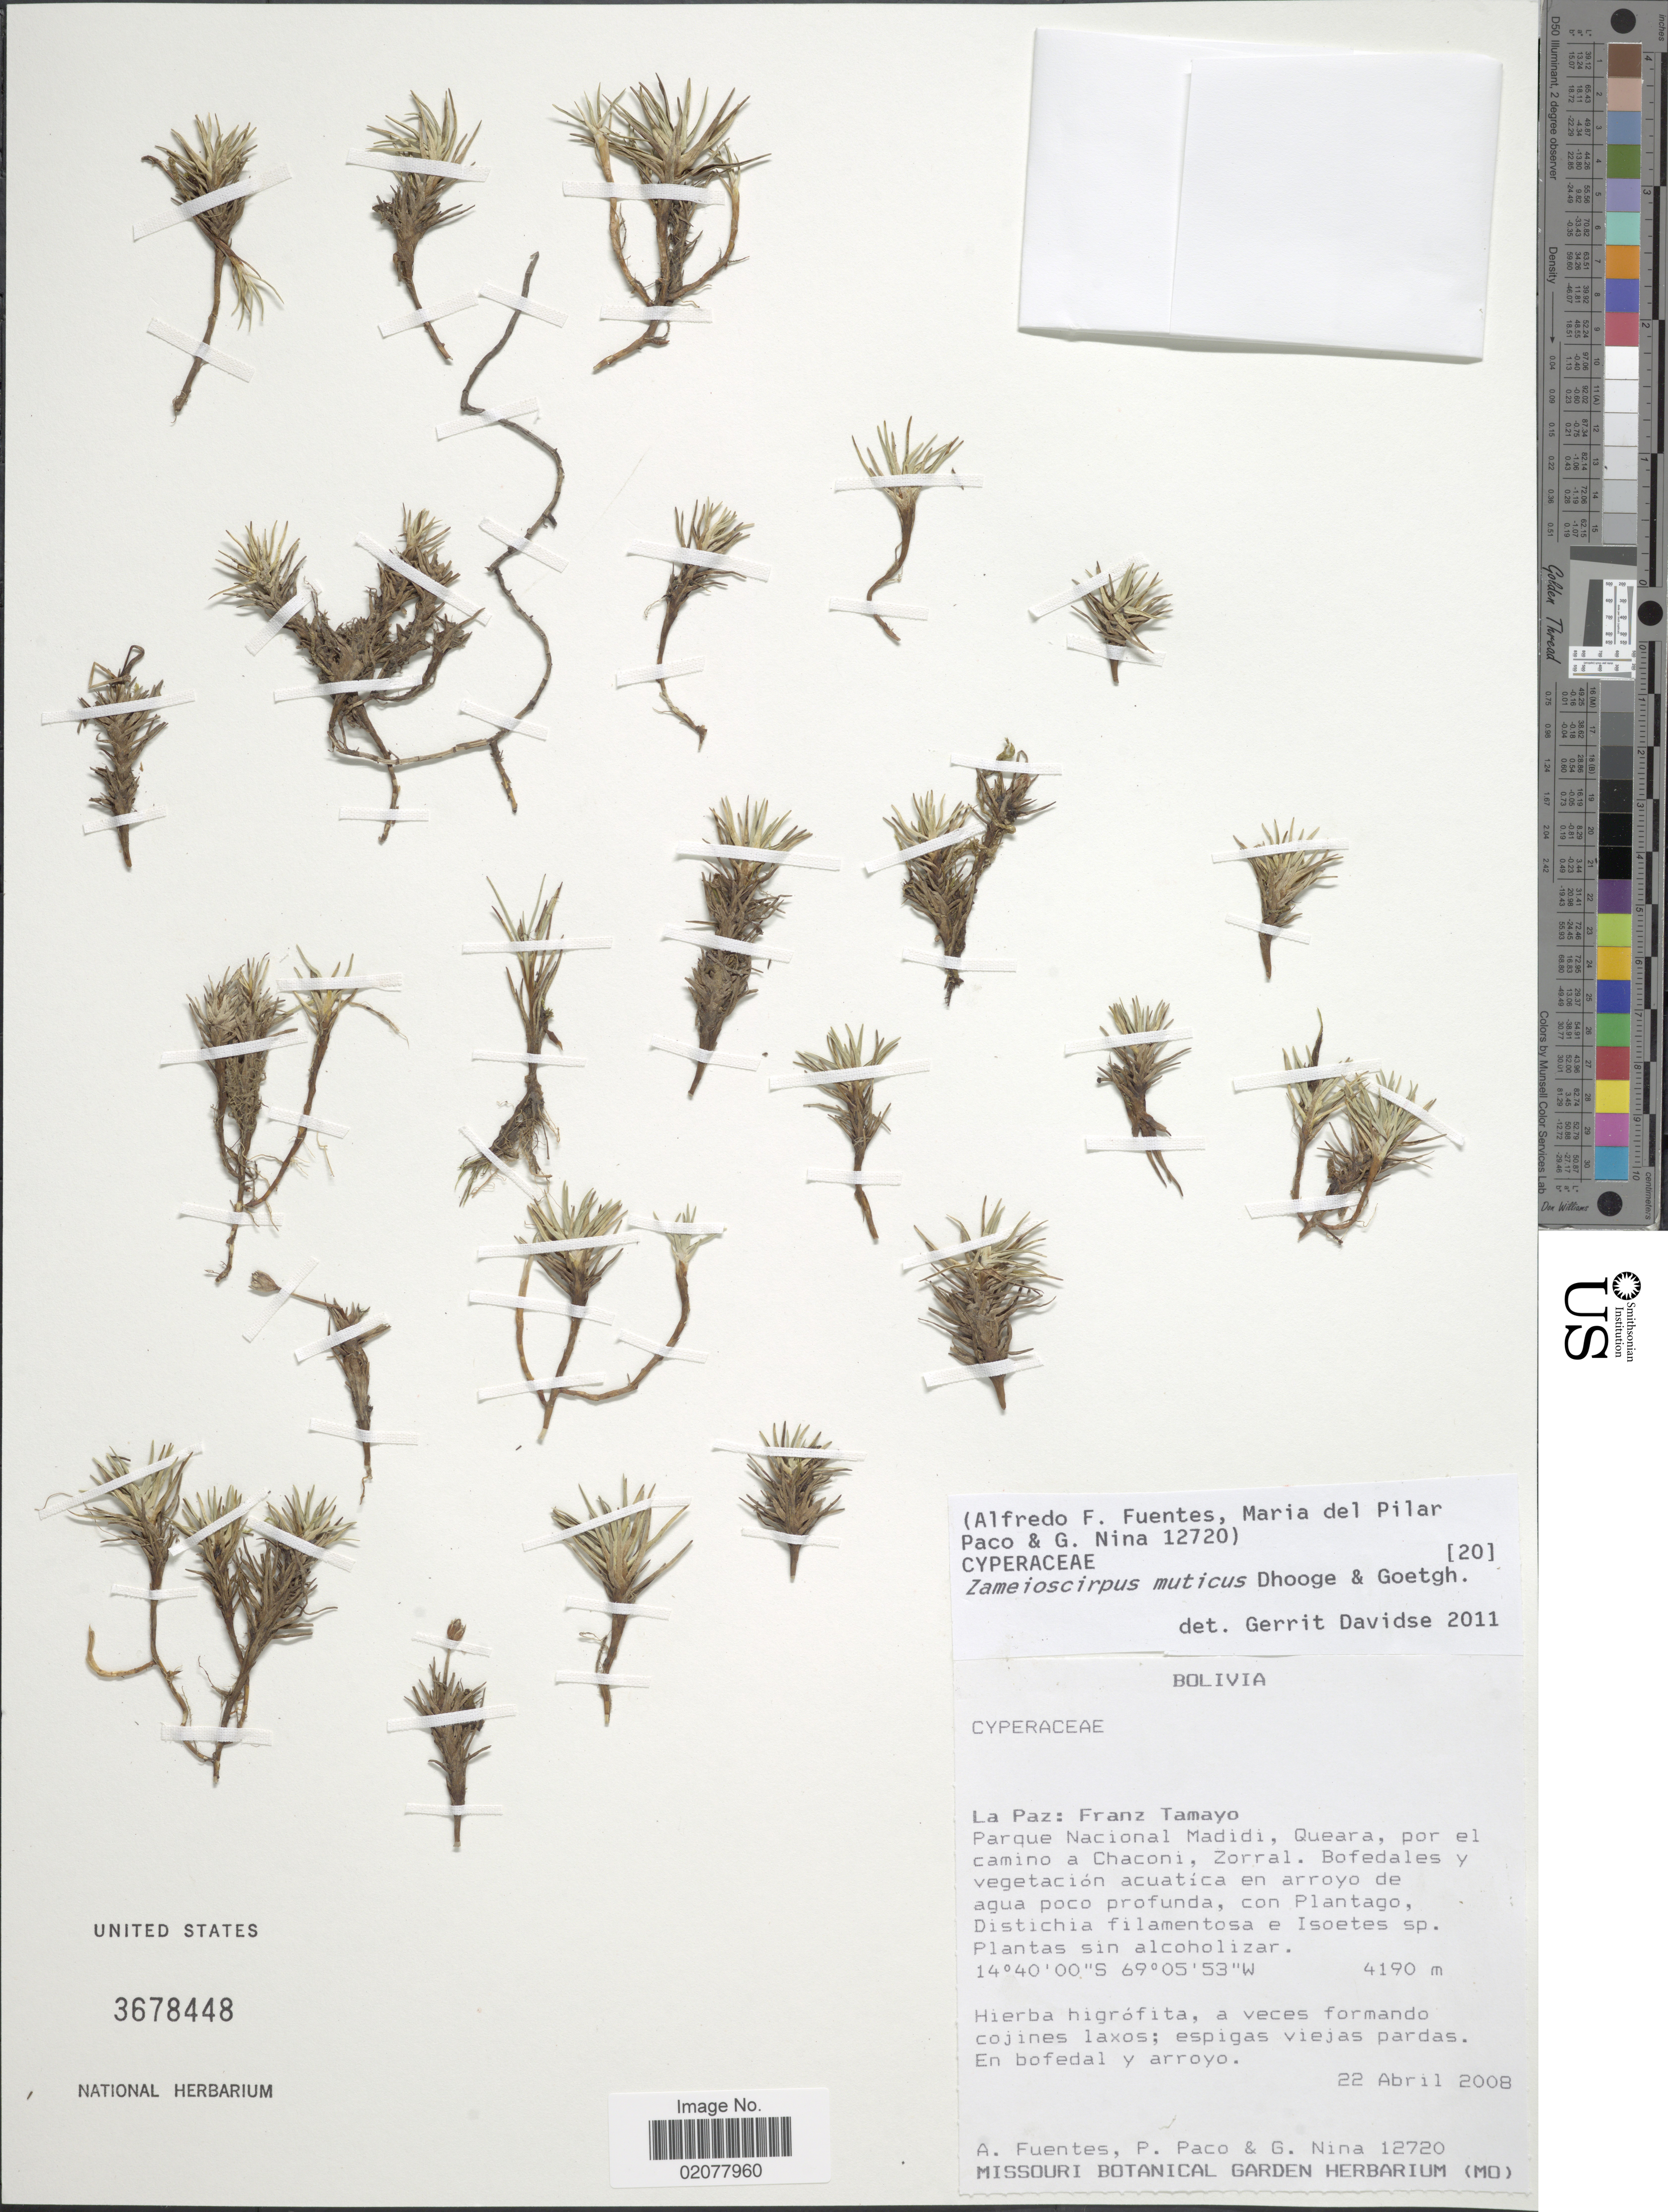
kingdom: Plantae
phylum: Tracheophyta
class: Liliopsida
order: Poales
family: Cyperaceae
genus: Zameioscirpus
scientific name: Zameioscirpus muticus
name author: Dhooge & Goetgh.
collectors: A. Fuentes, P. Paco & G. Nina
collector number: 12720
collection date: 2008-04-22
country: Bolivia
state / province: La Paz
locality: La Paz: Franz Tamayo. Parque Nacional Madidi, Queara, por el camino a Chaconi, Zorral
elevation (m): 4190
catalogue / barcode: US 3678448